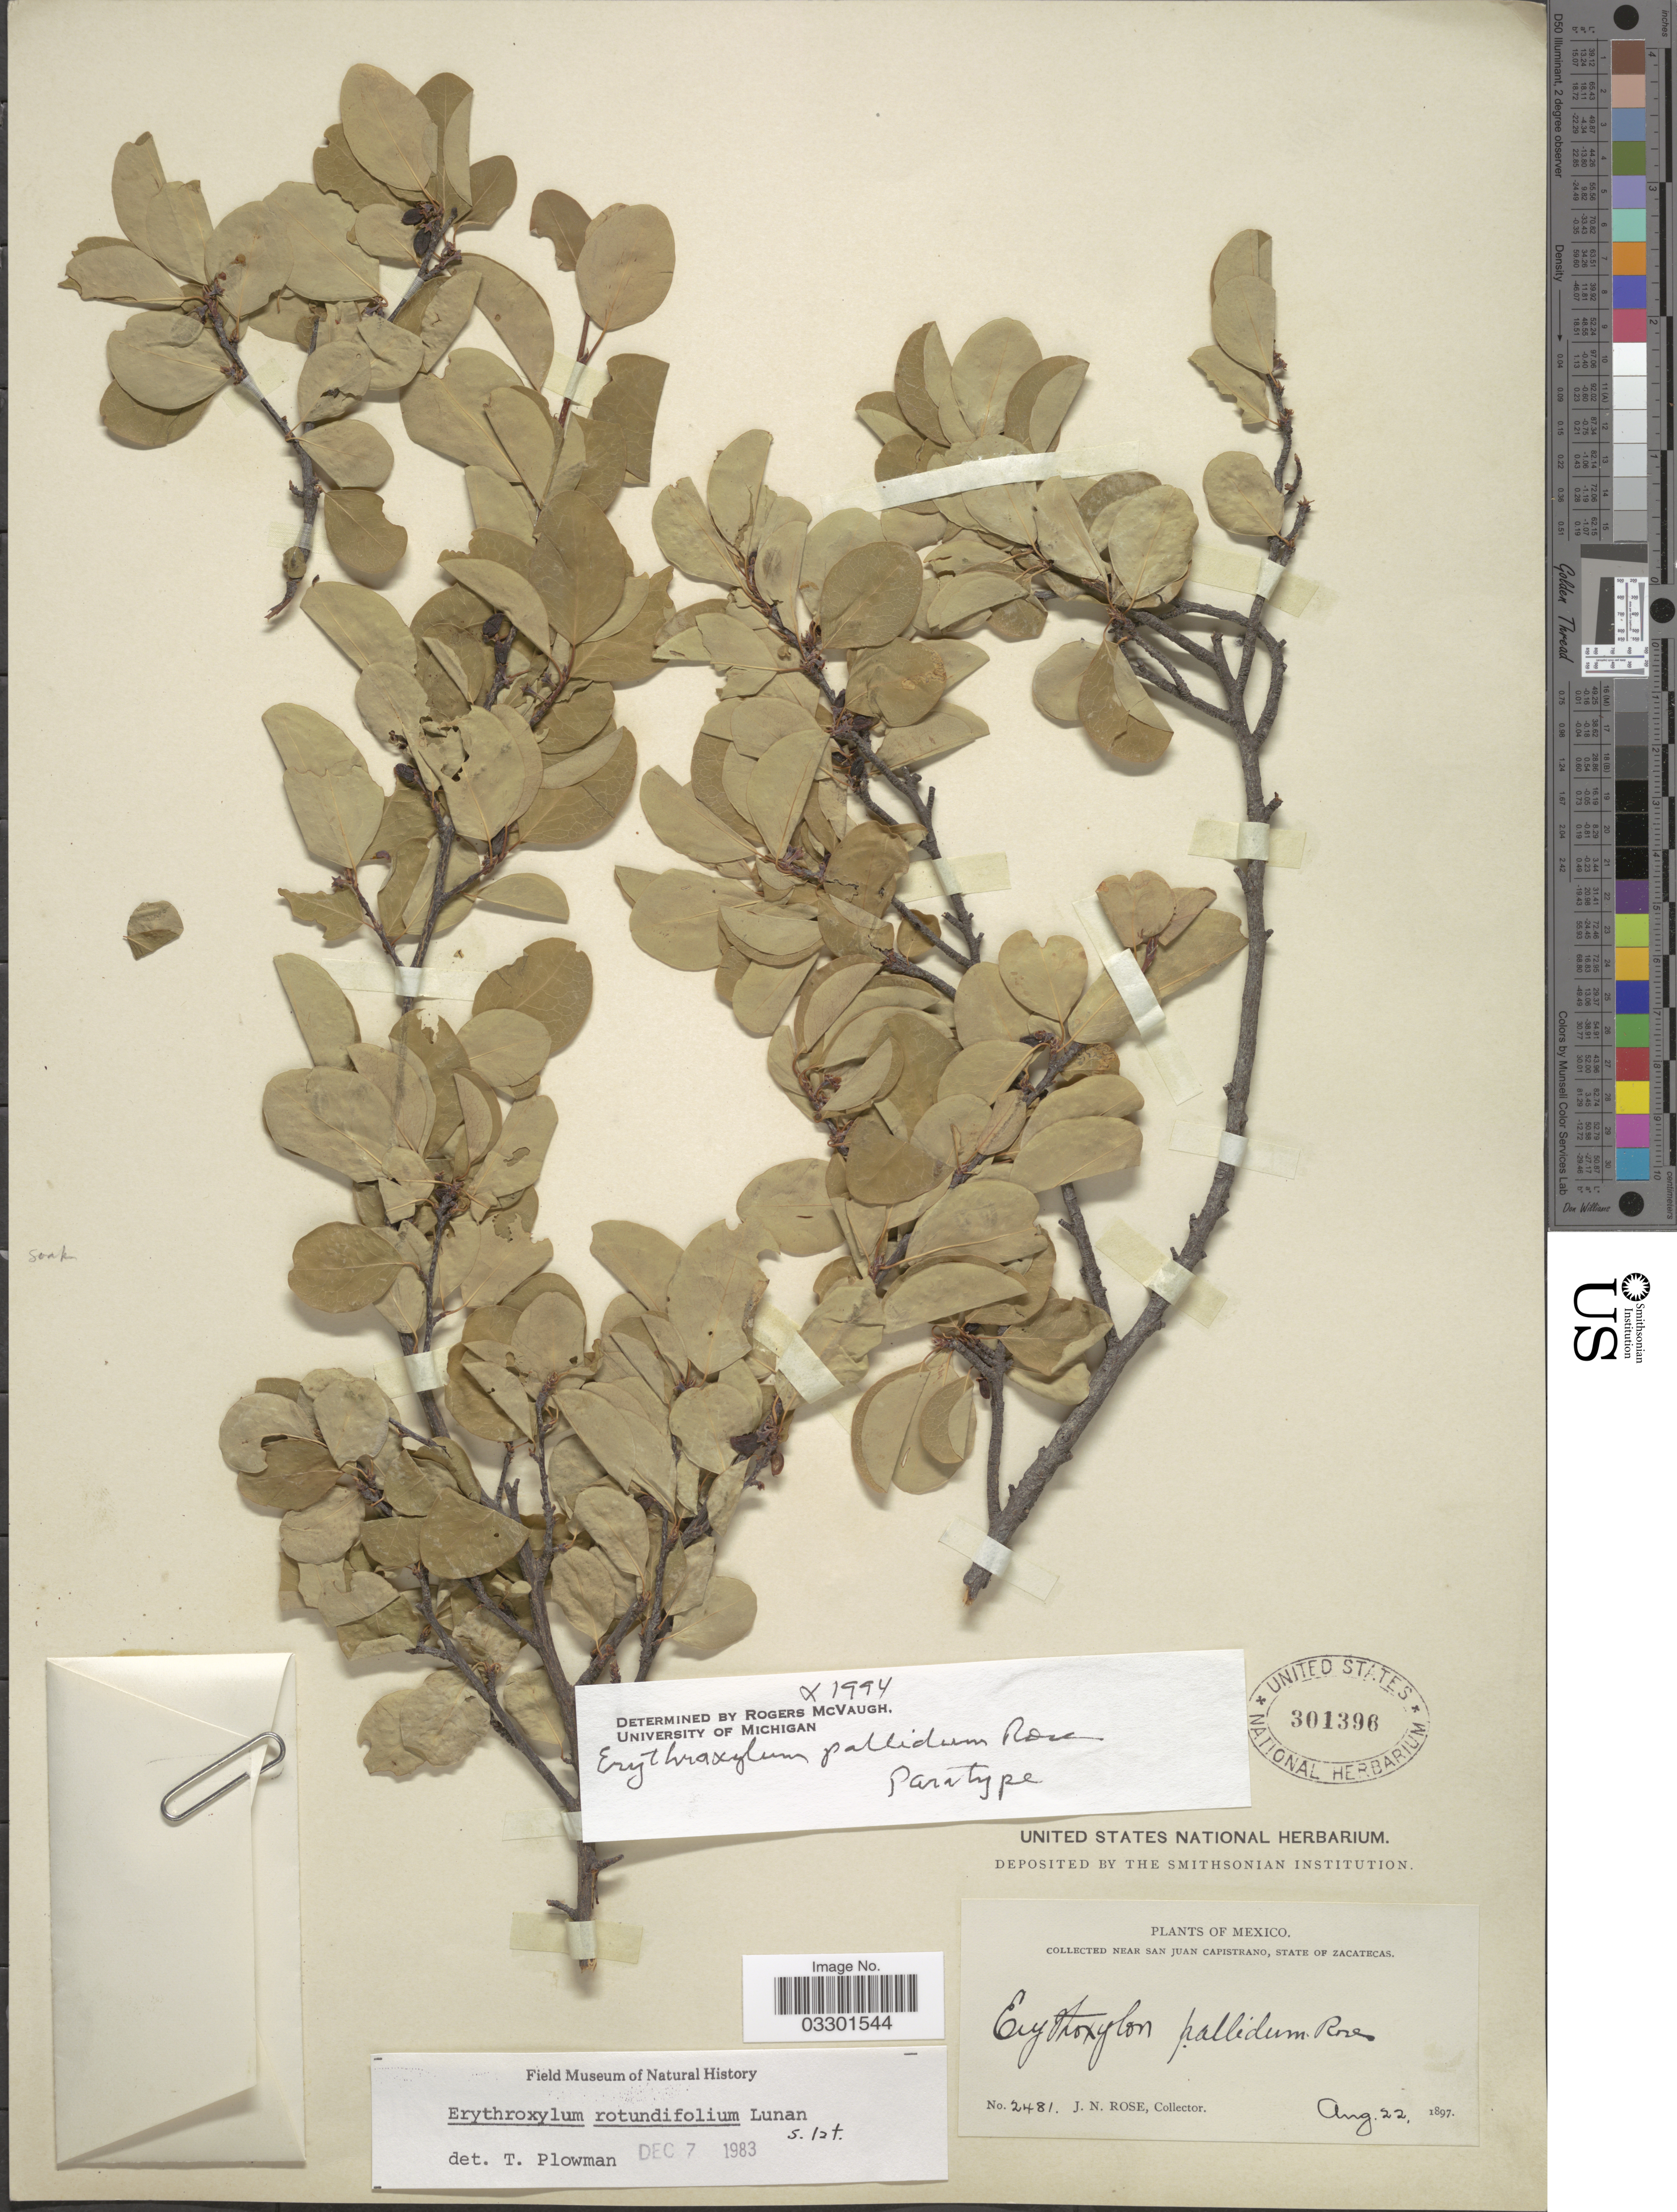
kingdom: Plantae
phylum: Tracheophyta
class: Magnoliopsida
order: Malpighiales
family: Erythroxylaceae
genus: Erythroxylum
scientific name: Erythroxylum pallidum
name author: Rose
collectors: J. N. Rose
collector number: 2481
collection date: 1897-08-22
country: Mexico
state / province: Zacatecas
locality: Near San Juan Capistrano.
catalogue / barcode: US 301396